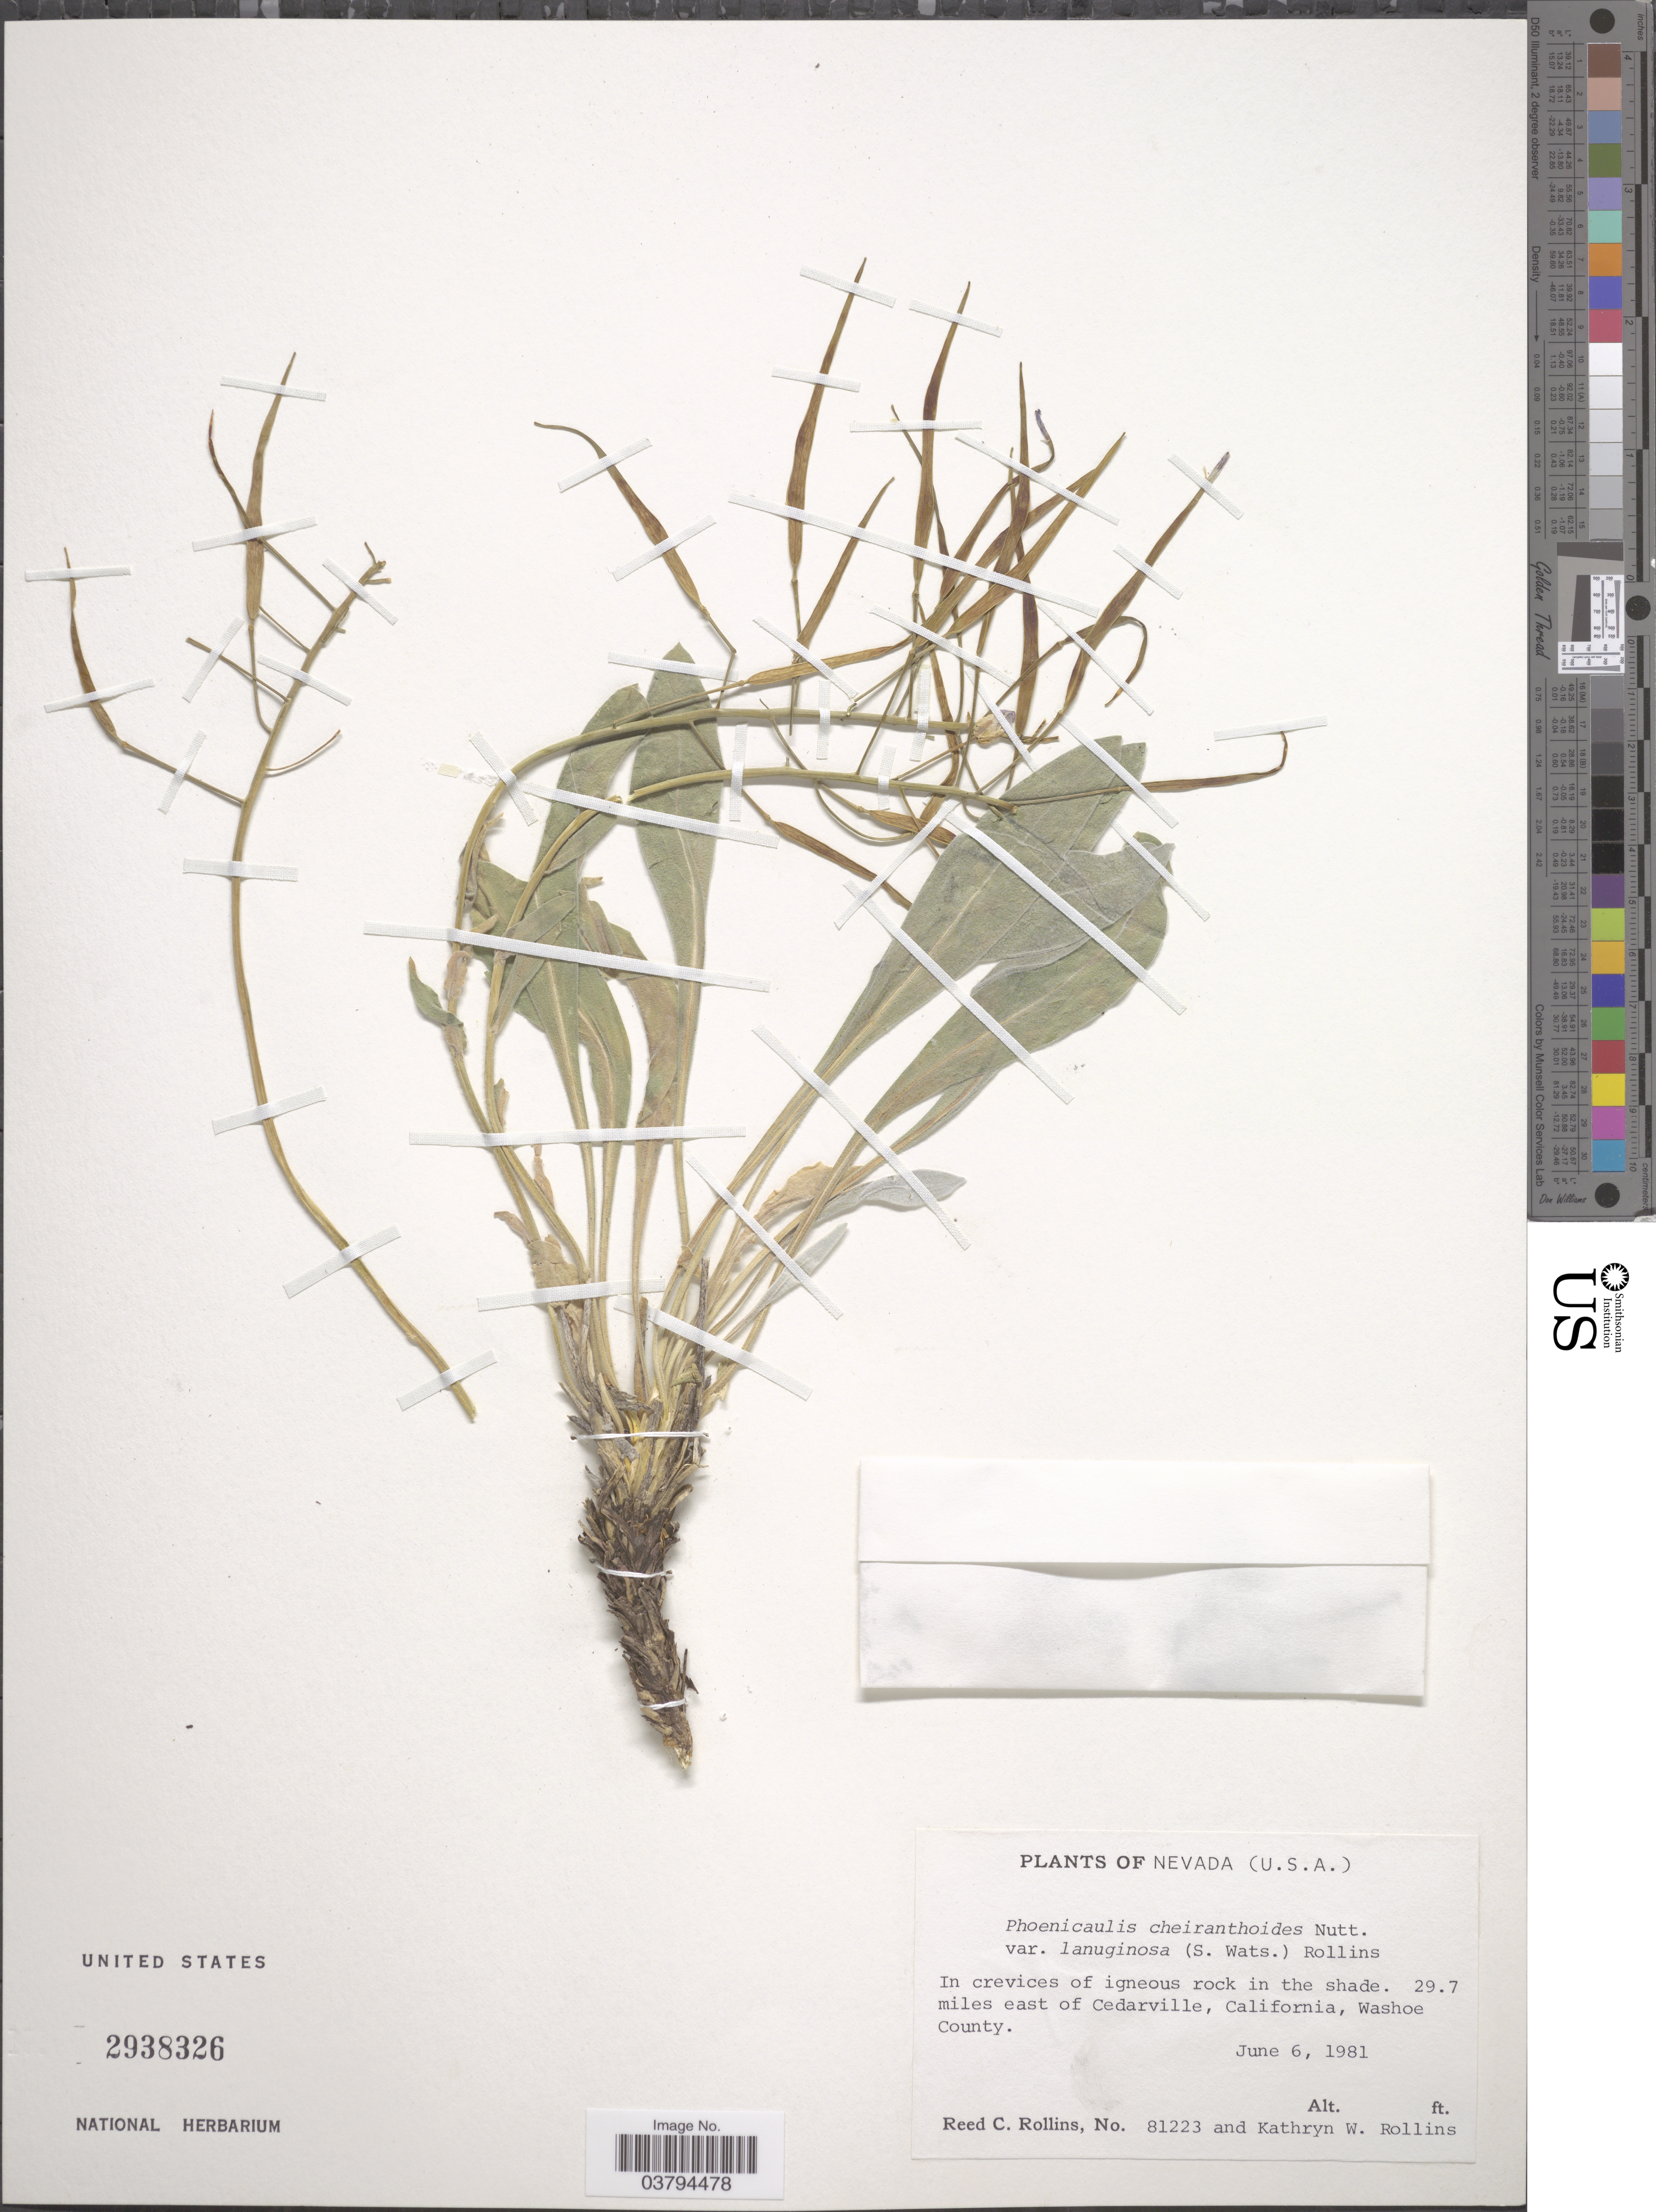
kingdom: Plantae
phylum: Tracheophyta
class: Magnoliopsida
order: Brassicales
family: Brassicaceae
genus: Phoenicaulis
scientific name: Phoenicaulis cheiranthoides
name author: Nutt.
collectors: R. C. Rollins & K. W. Rollins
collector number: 81223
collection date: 1981-06-06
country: United States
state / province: Nevada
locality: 29.7 miles east of Cedarville, Washoe County.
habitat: in crevices of igneous rocks in the shade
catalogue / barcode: US 2938326